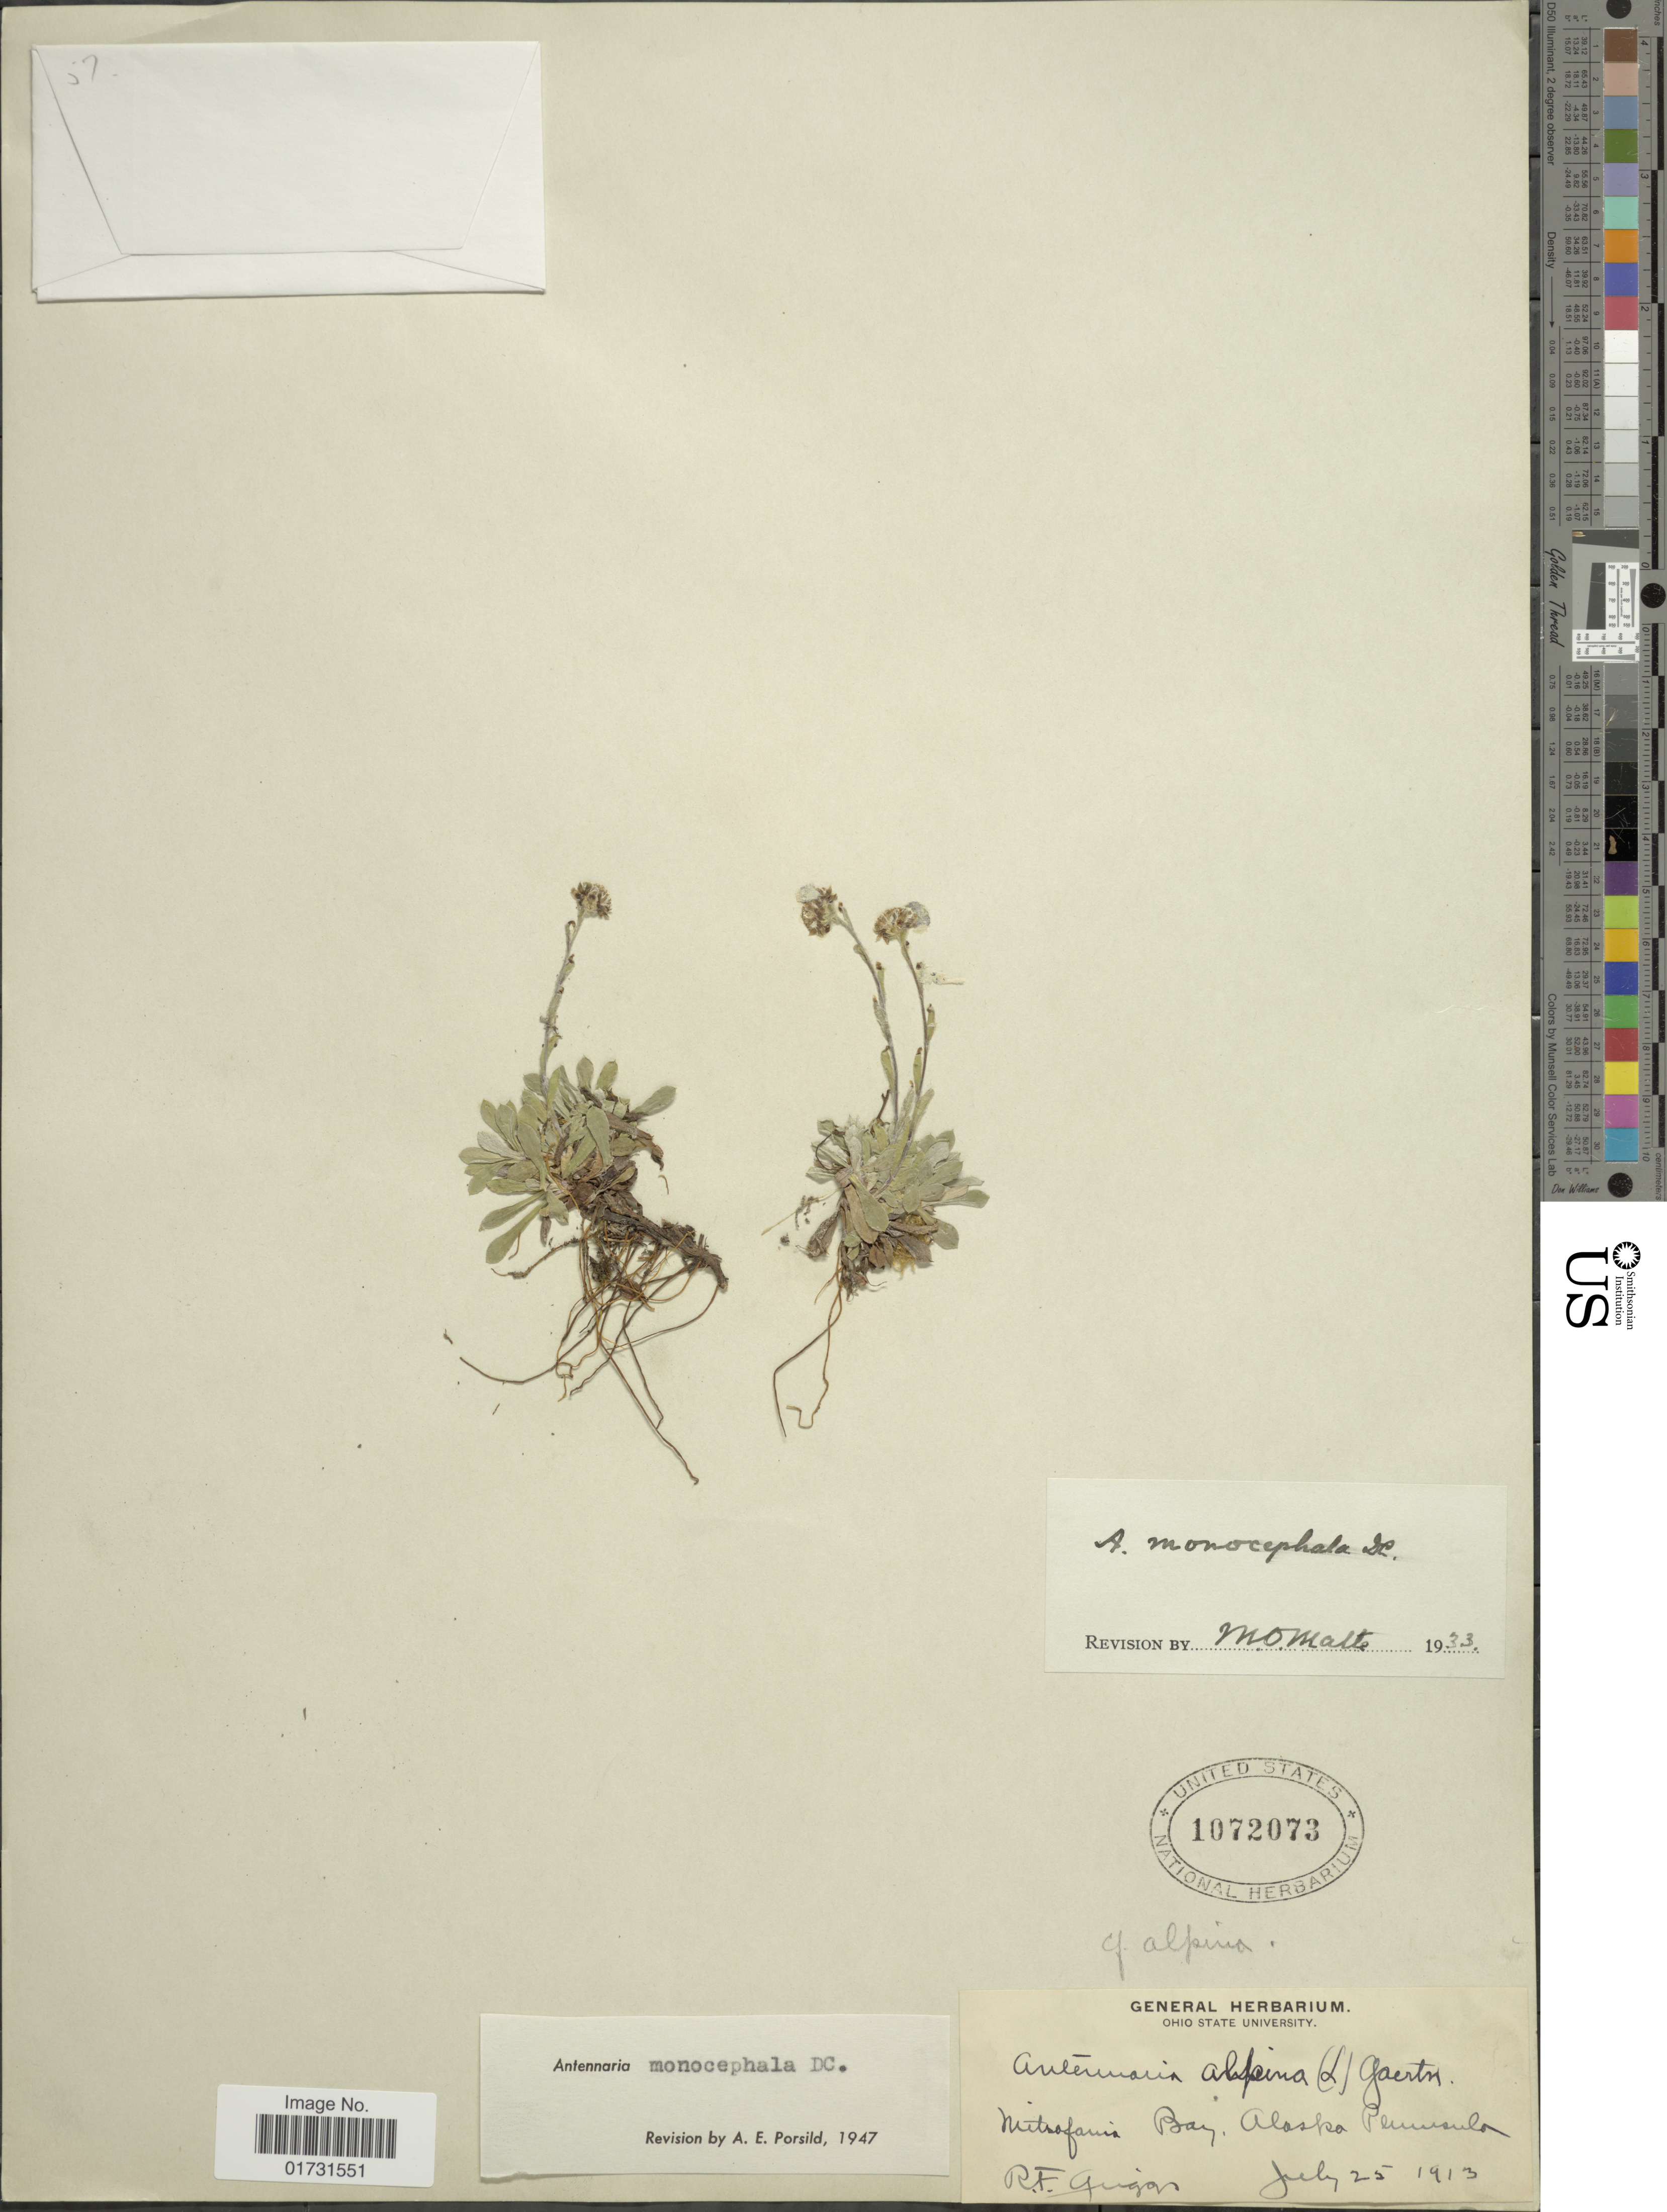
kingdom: Plantae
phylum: Tracheophyta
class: Magnoliopsida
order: Asterales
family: Asteraceae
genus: Antennaria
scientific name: Antennaria monocephala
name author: DC.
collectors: R. F. Griggs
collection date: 1913-07-25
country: United States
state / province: Alaska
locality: Alaska Peninsula. Mitrafania Bay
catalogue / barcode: US 1072073